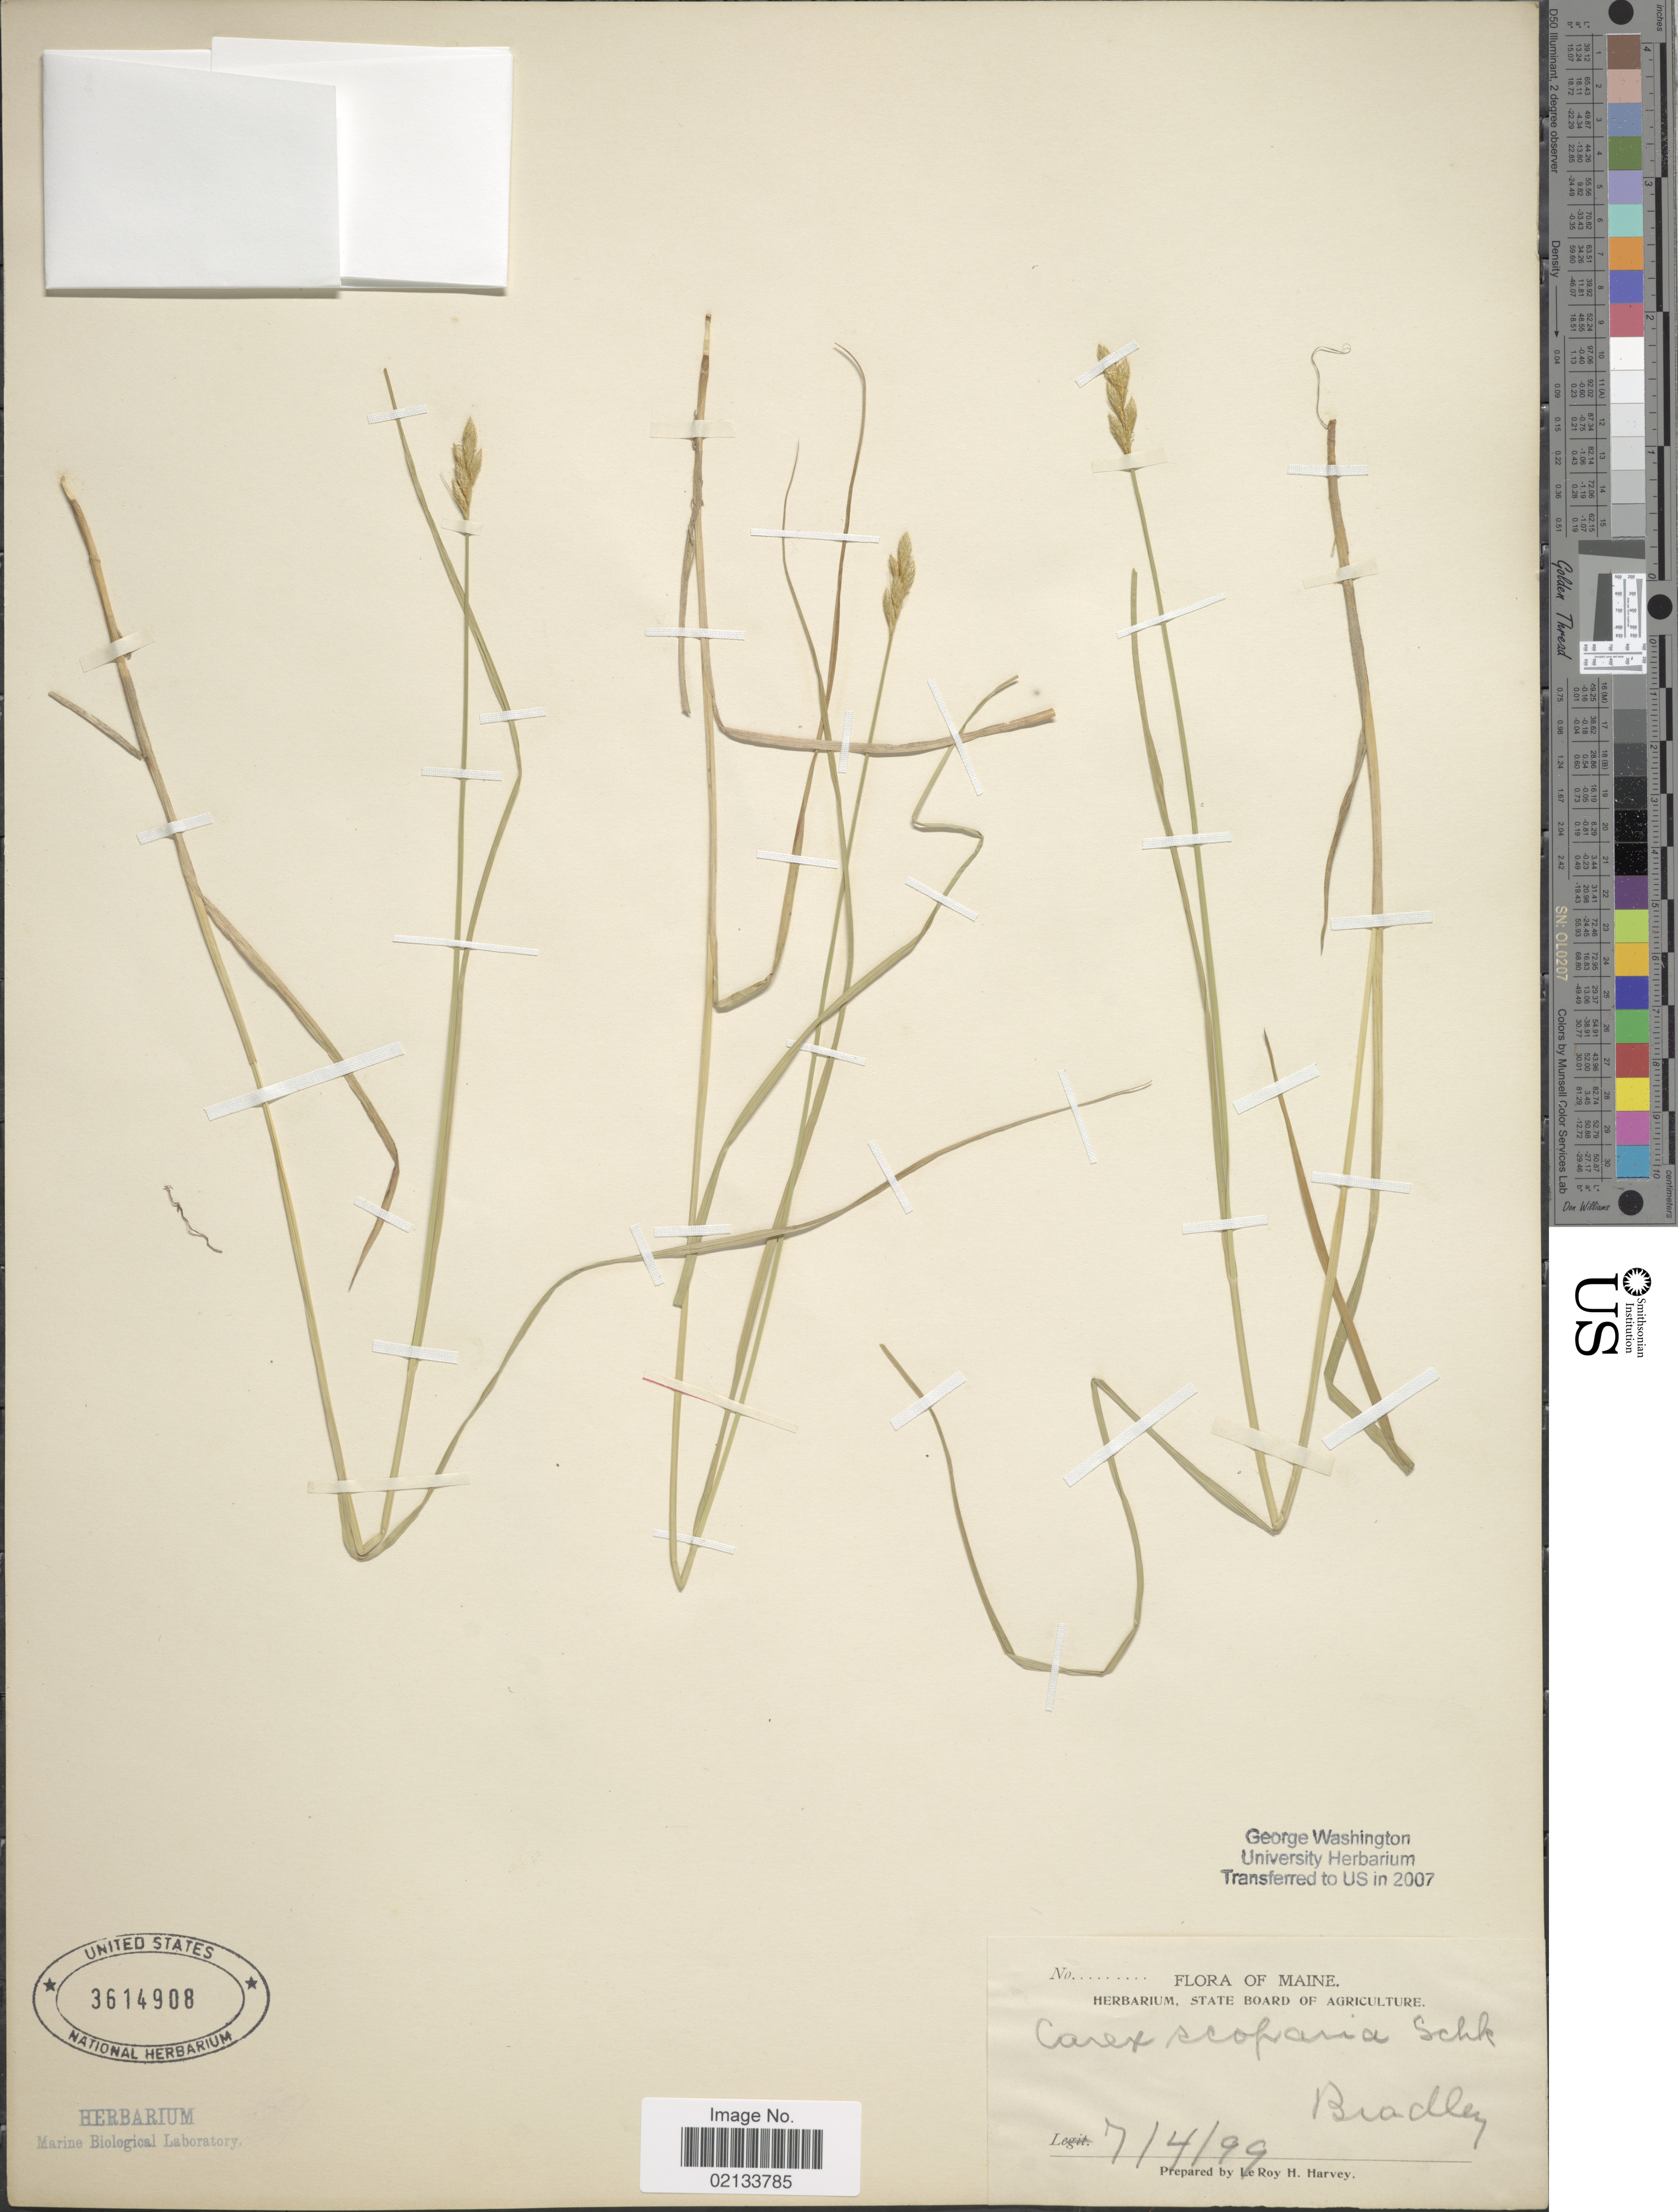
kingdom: Plantae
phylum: Tracheophyta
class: Liliopsida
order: Poales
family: Cyperaceae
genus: Carex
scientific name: Carex scoparia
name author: Schkuhr ex Willd.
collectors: L. H. Harvey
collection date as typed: Transcribed d/m/y: 4/7/99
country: United States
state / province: Maine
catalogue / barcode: US 3614908